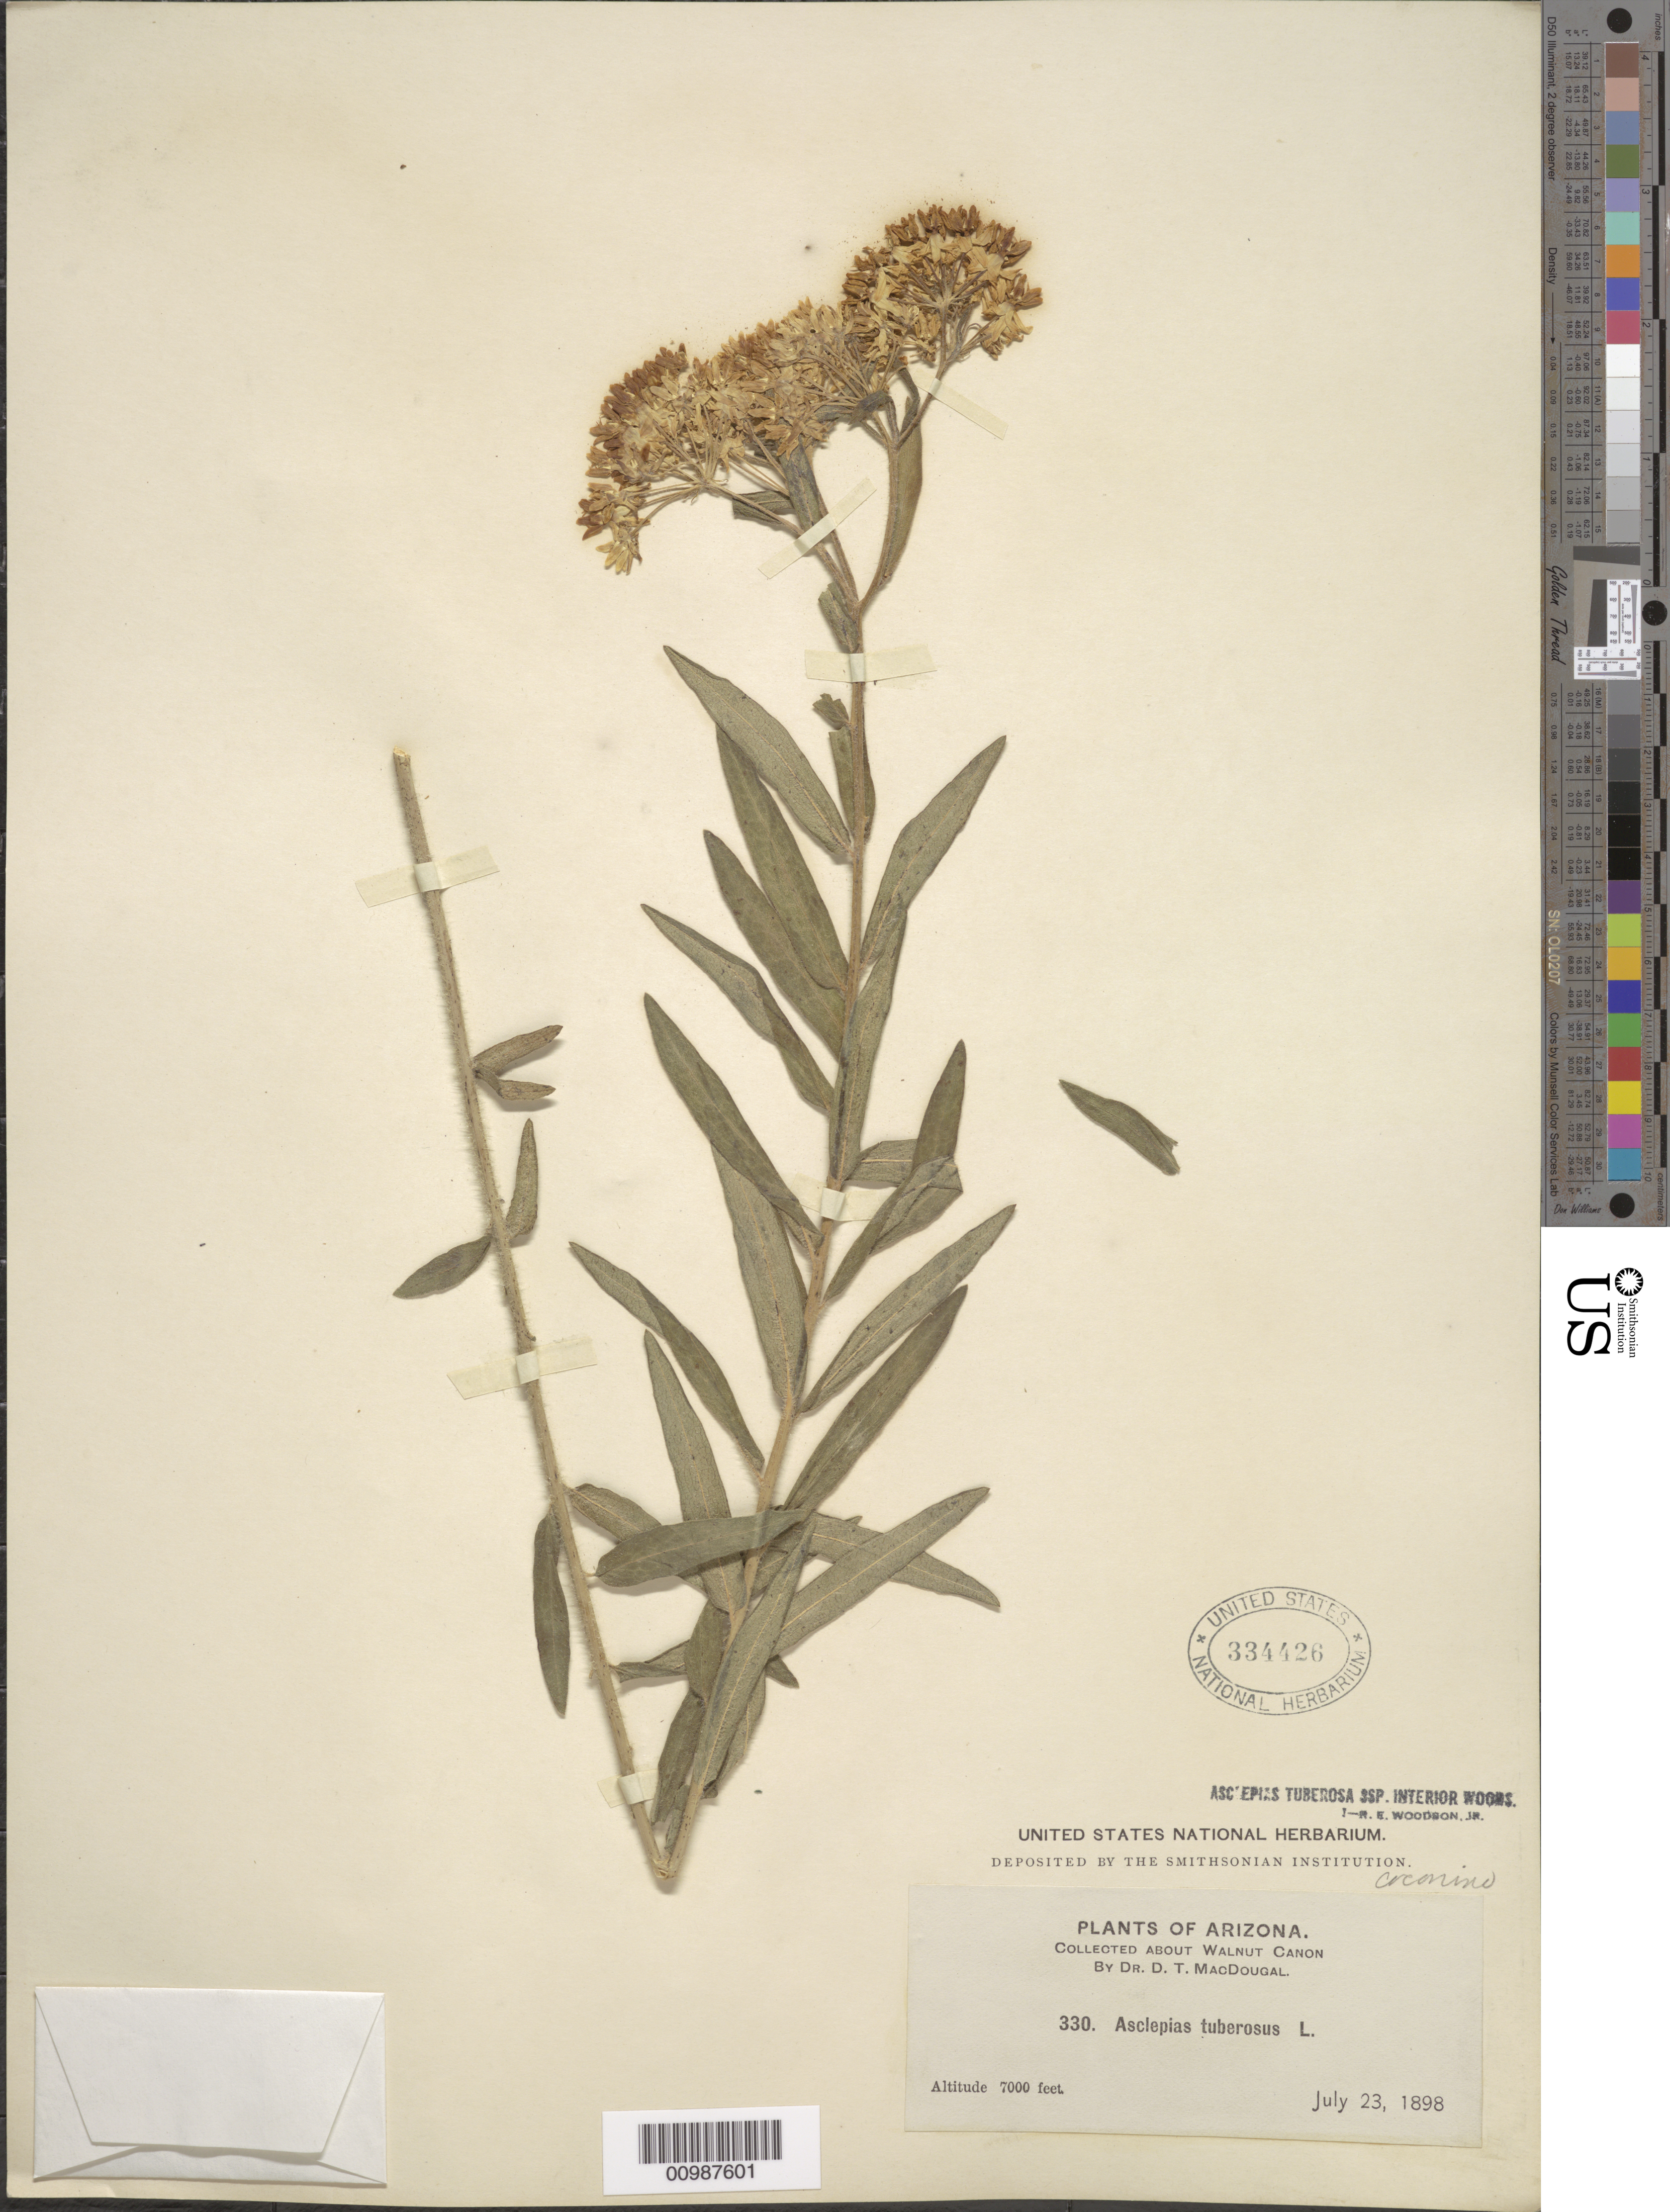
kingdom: Plantae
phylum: Tracheophyta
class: Magnoliopsida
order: Gentianales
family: Apocynaceae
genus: Asclepias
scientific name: Asclepias tuberosa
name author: L.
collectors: D. T. MacDougal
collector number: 330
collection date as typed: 23 Jul 1898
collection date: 1898-07-23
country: United States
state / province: Arizona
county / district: Coconino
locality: Around Walnut Canyon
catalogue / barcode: US 334426